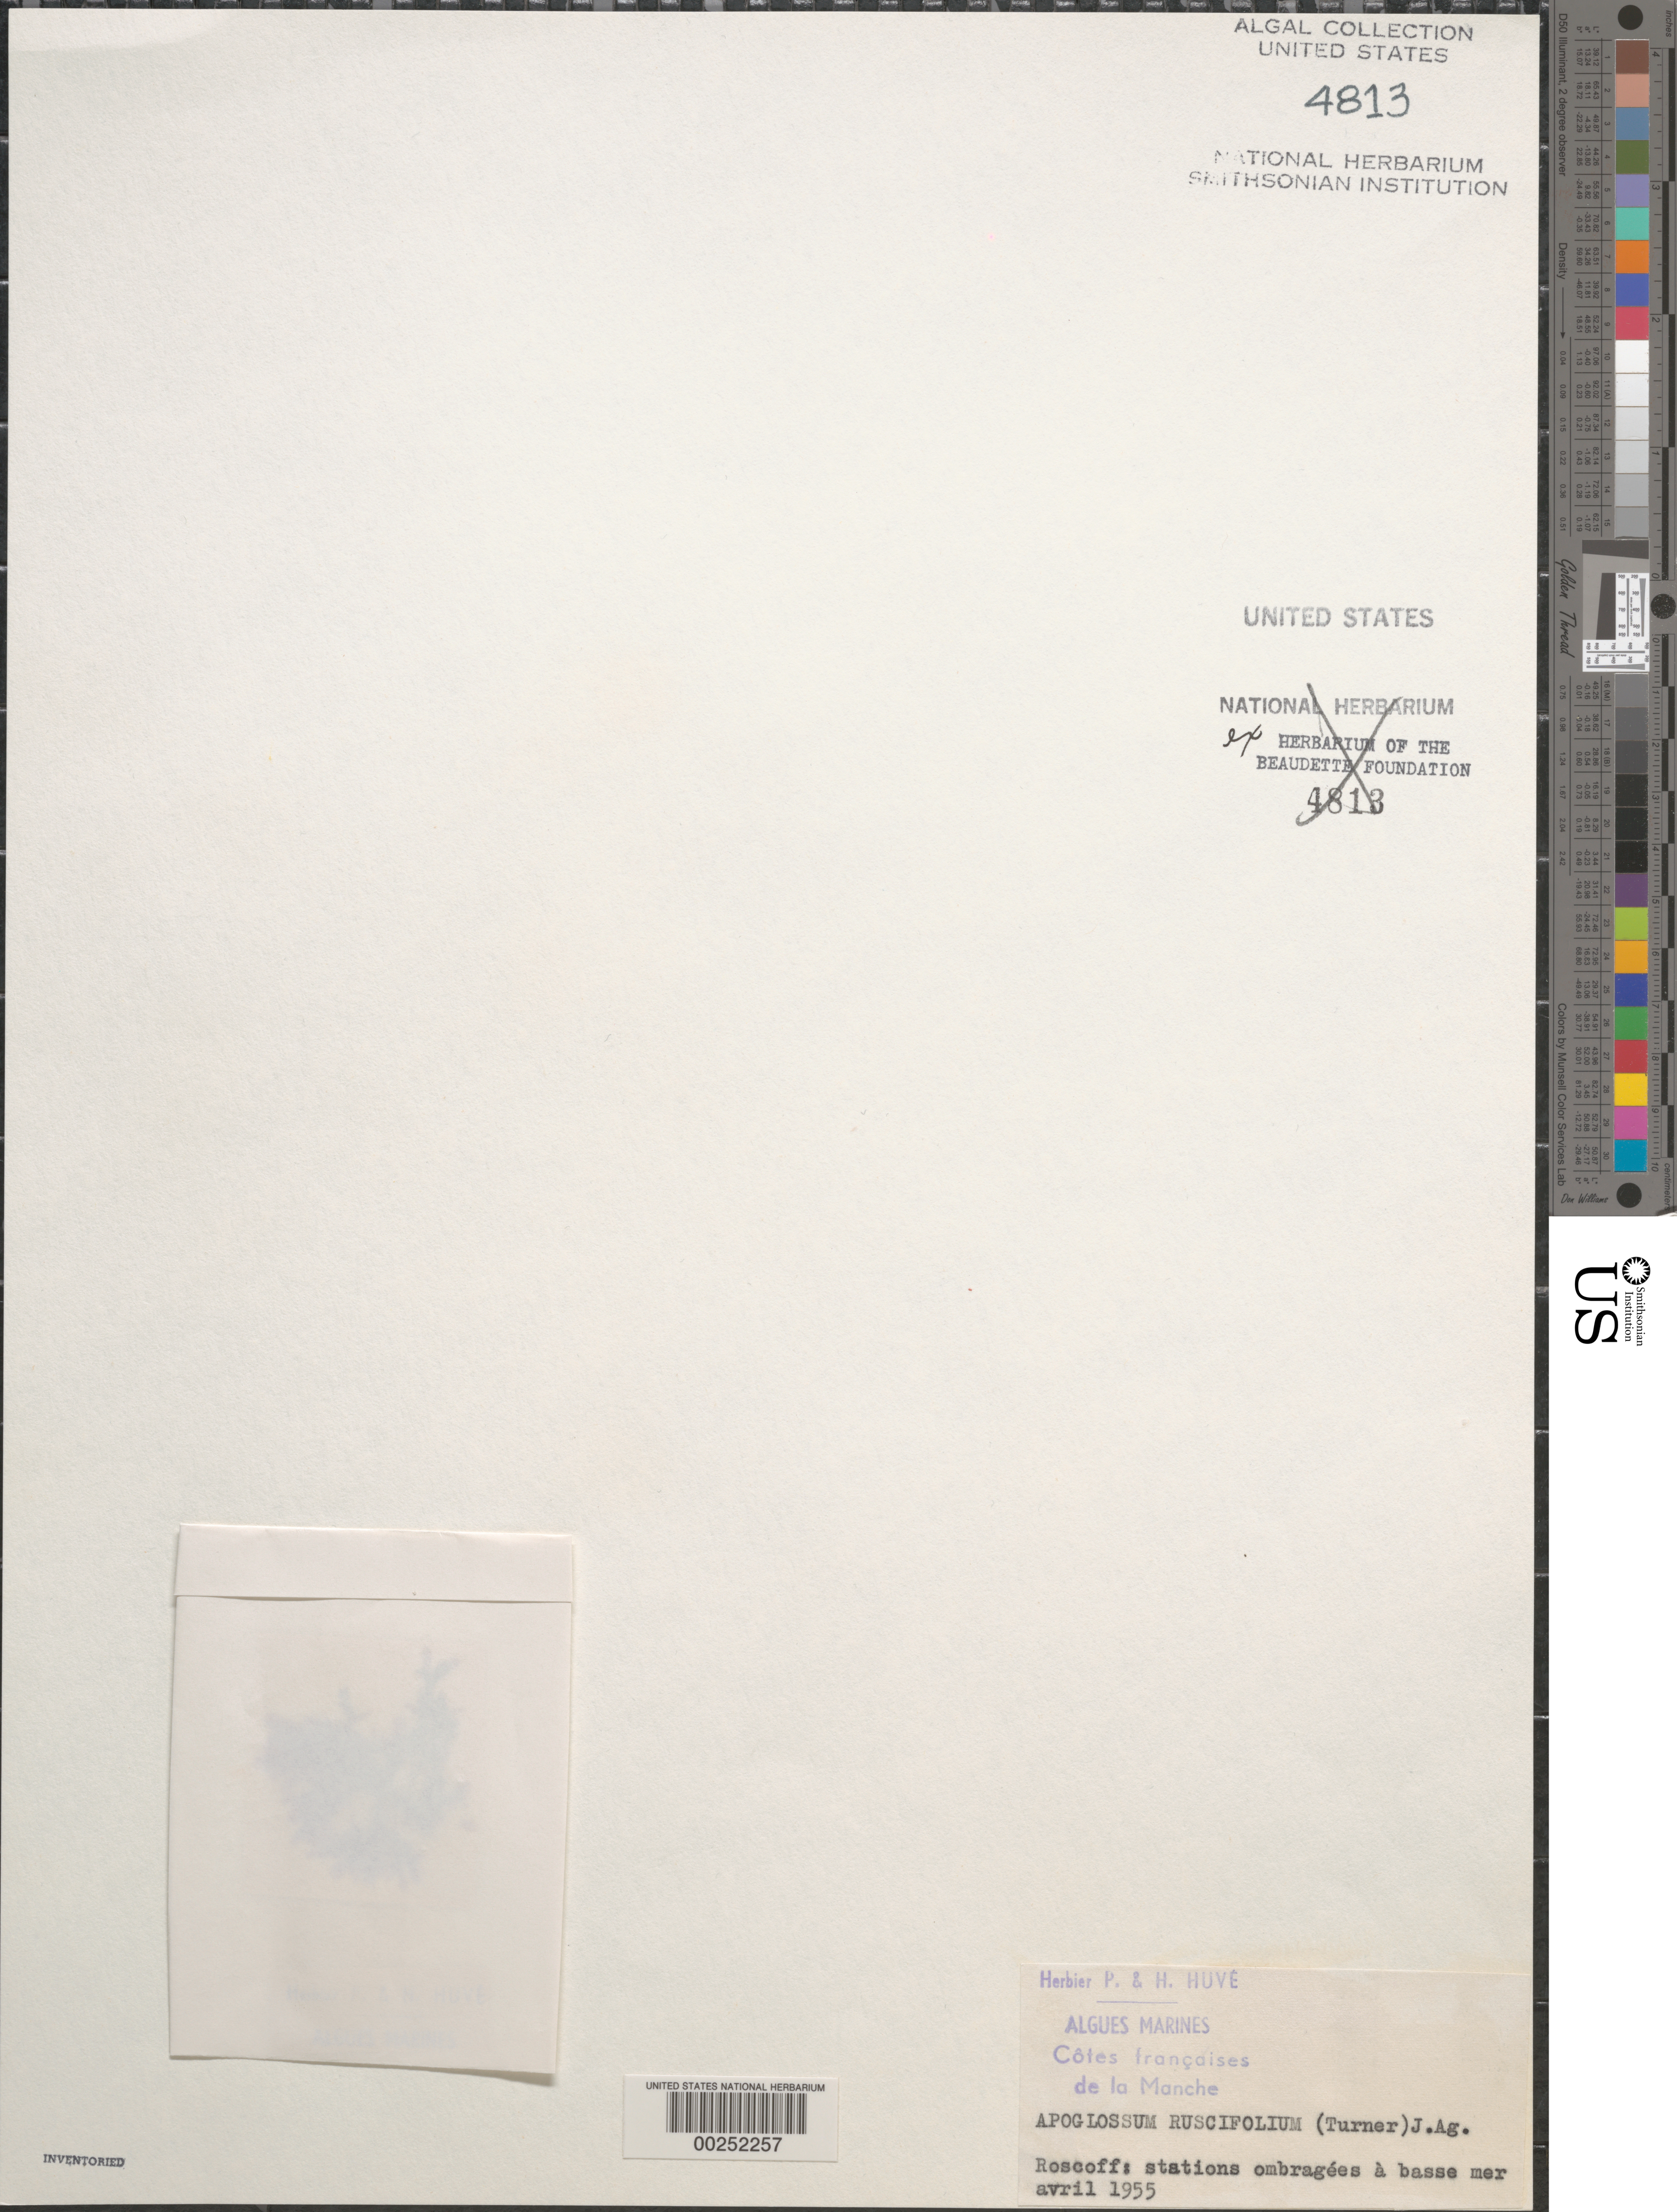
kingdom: Plantae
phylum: Rhodophyta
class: Florideophyceae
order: Ceramiales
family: Delesseriaceae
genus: Apoglossum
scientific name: Apoglossum ruscifolium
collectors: P. Huve & H. Huve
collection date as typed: Apr 1955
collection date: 1955-04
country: France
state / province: Bretagne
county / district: Finistère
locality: Roscoff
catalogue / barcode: US 4813